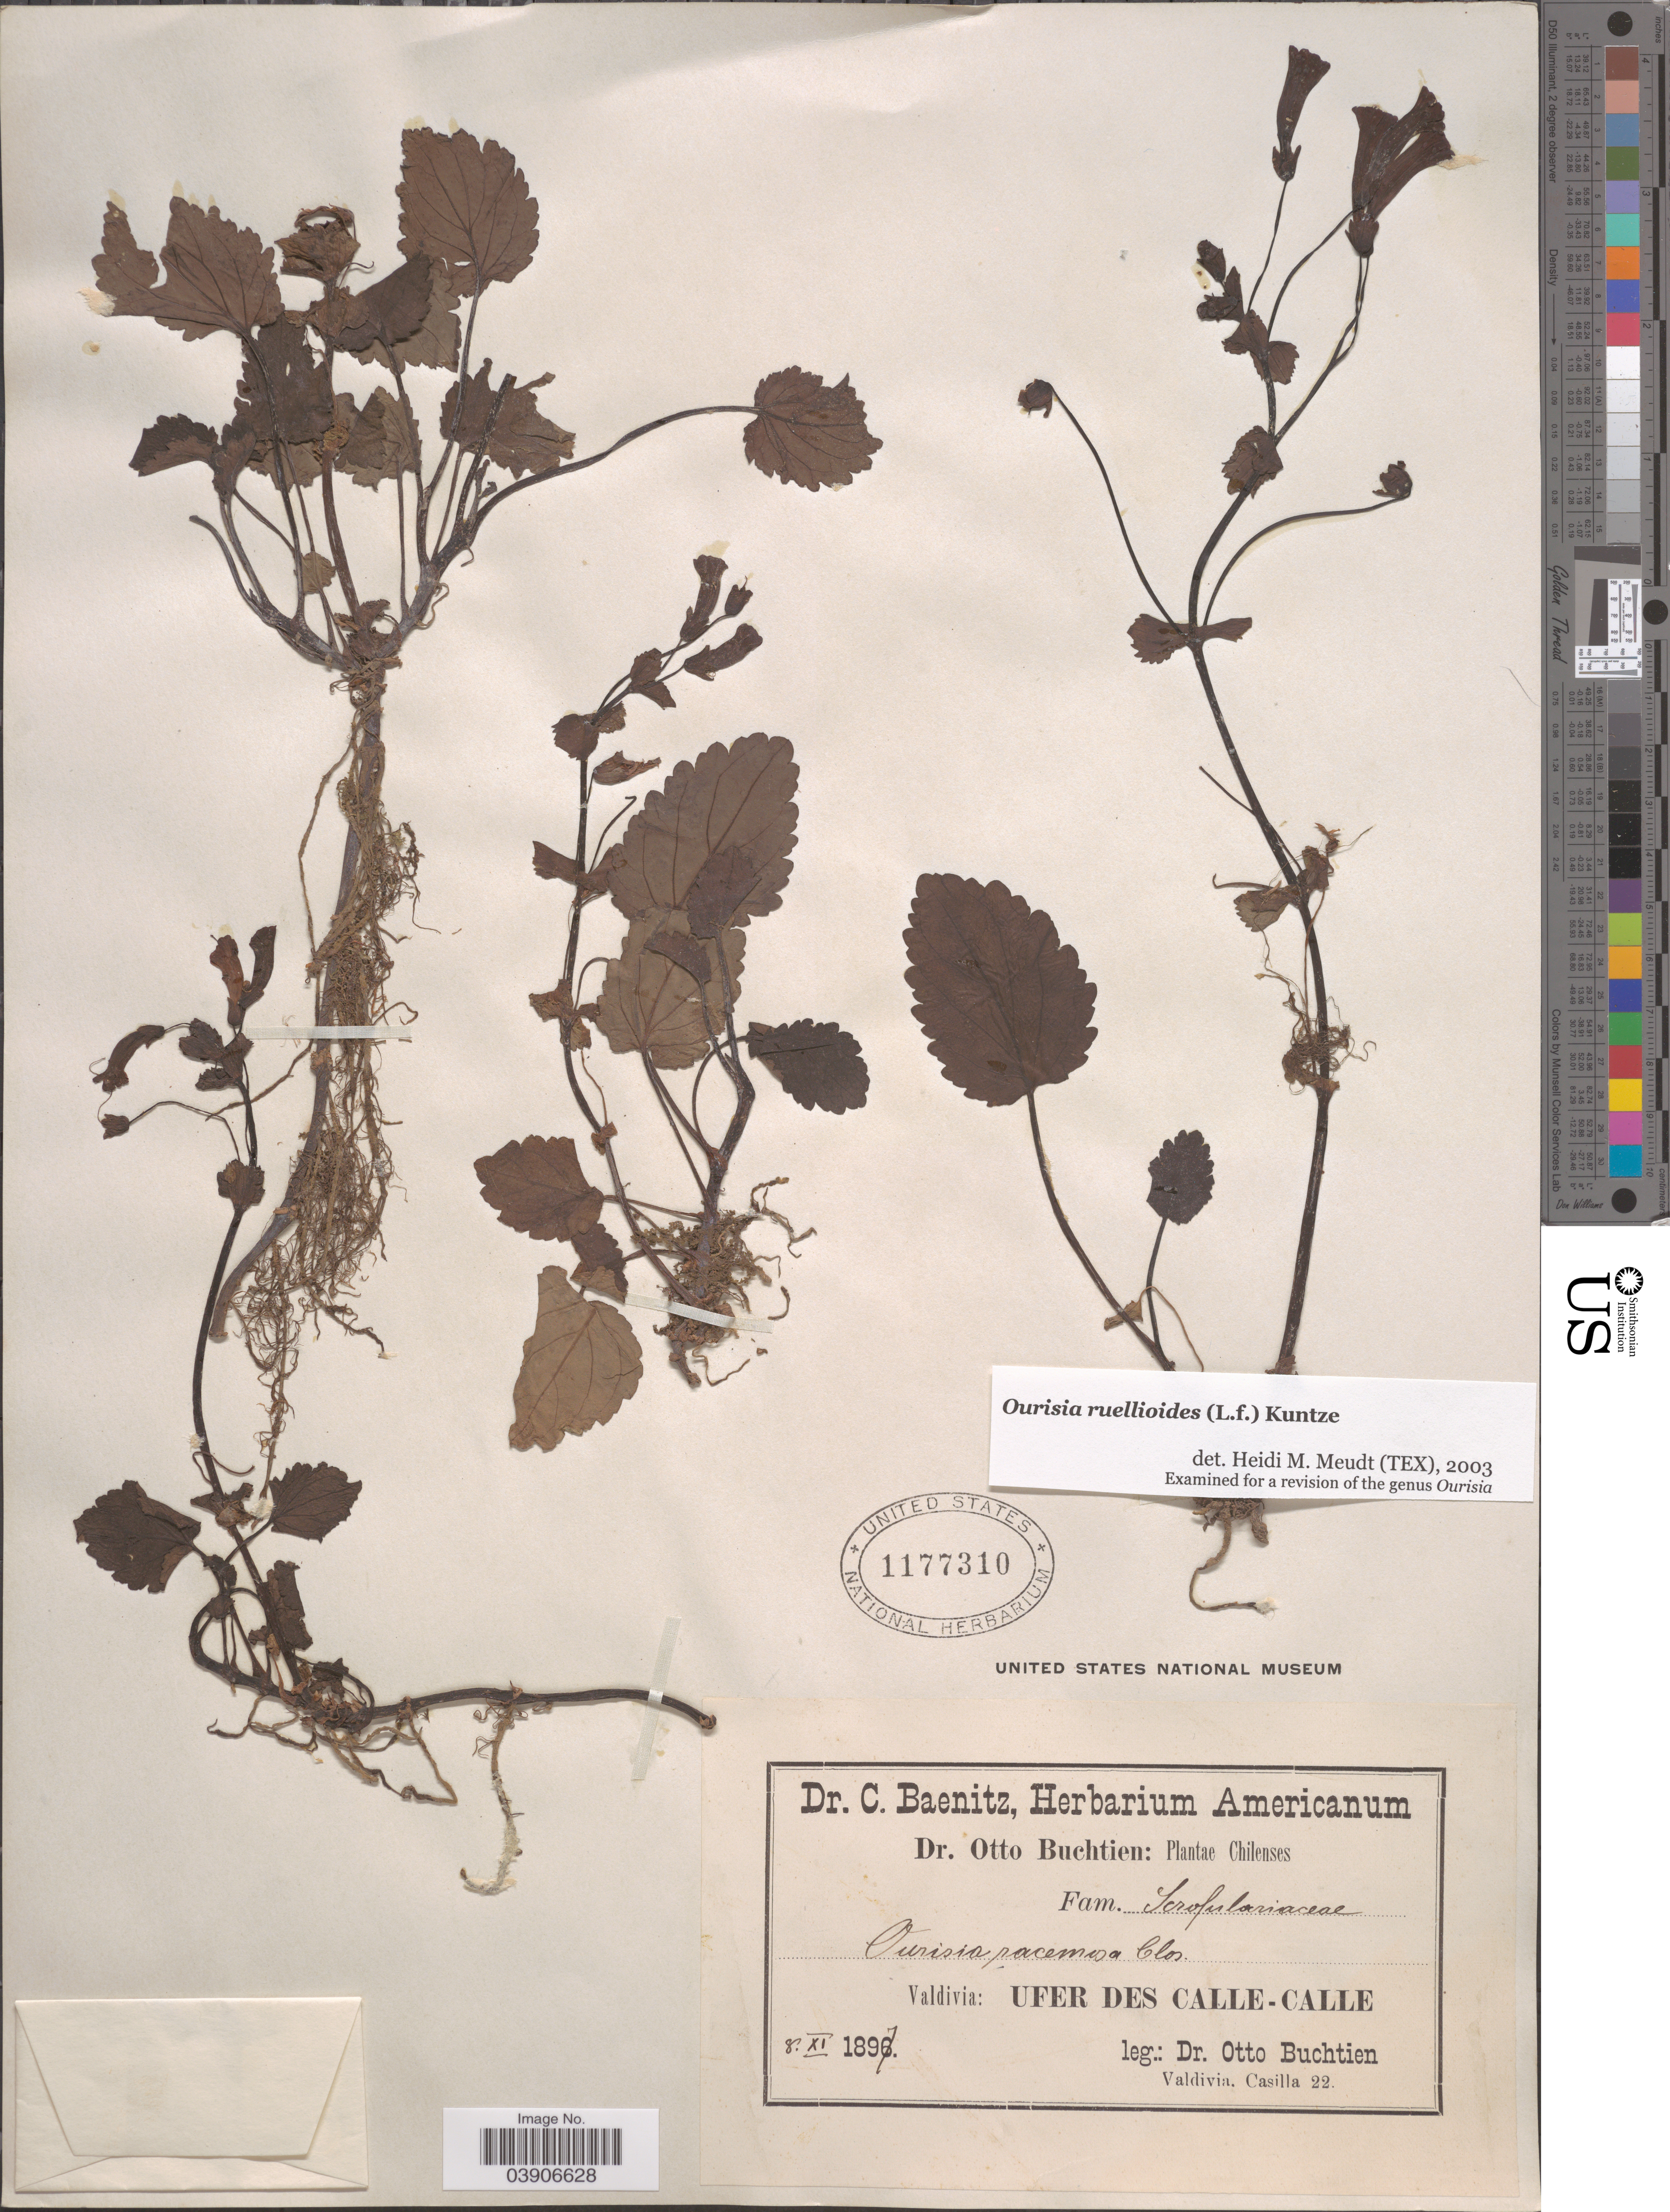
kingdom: Plantae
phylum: Tracheophyta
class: Magnoliopsida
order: Lamiales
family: Plantaginaceae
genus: Ourisia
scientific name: Ourisia ruellioides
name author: (L. f.) Kuntze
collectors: O. Buchtien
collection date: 1897-11-08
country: Chile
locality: Valdivia: Ufer des Calle-Calle.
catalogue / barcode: US 1177310